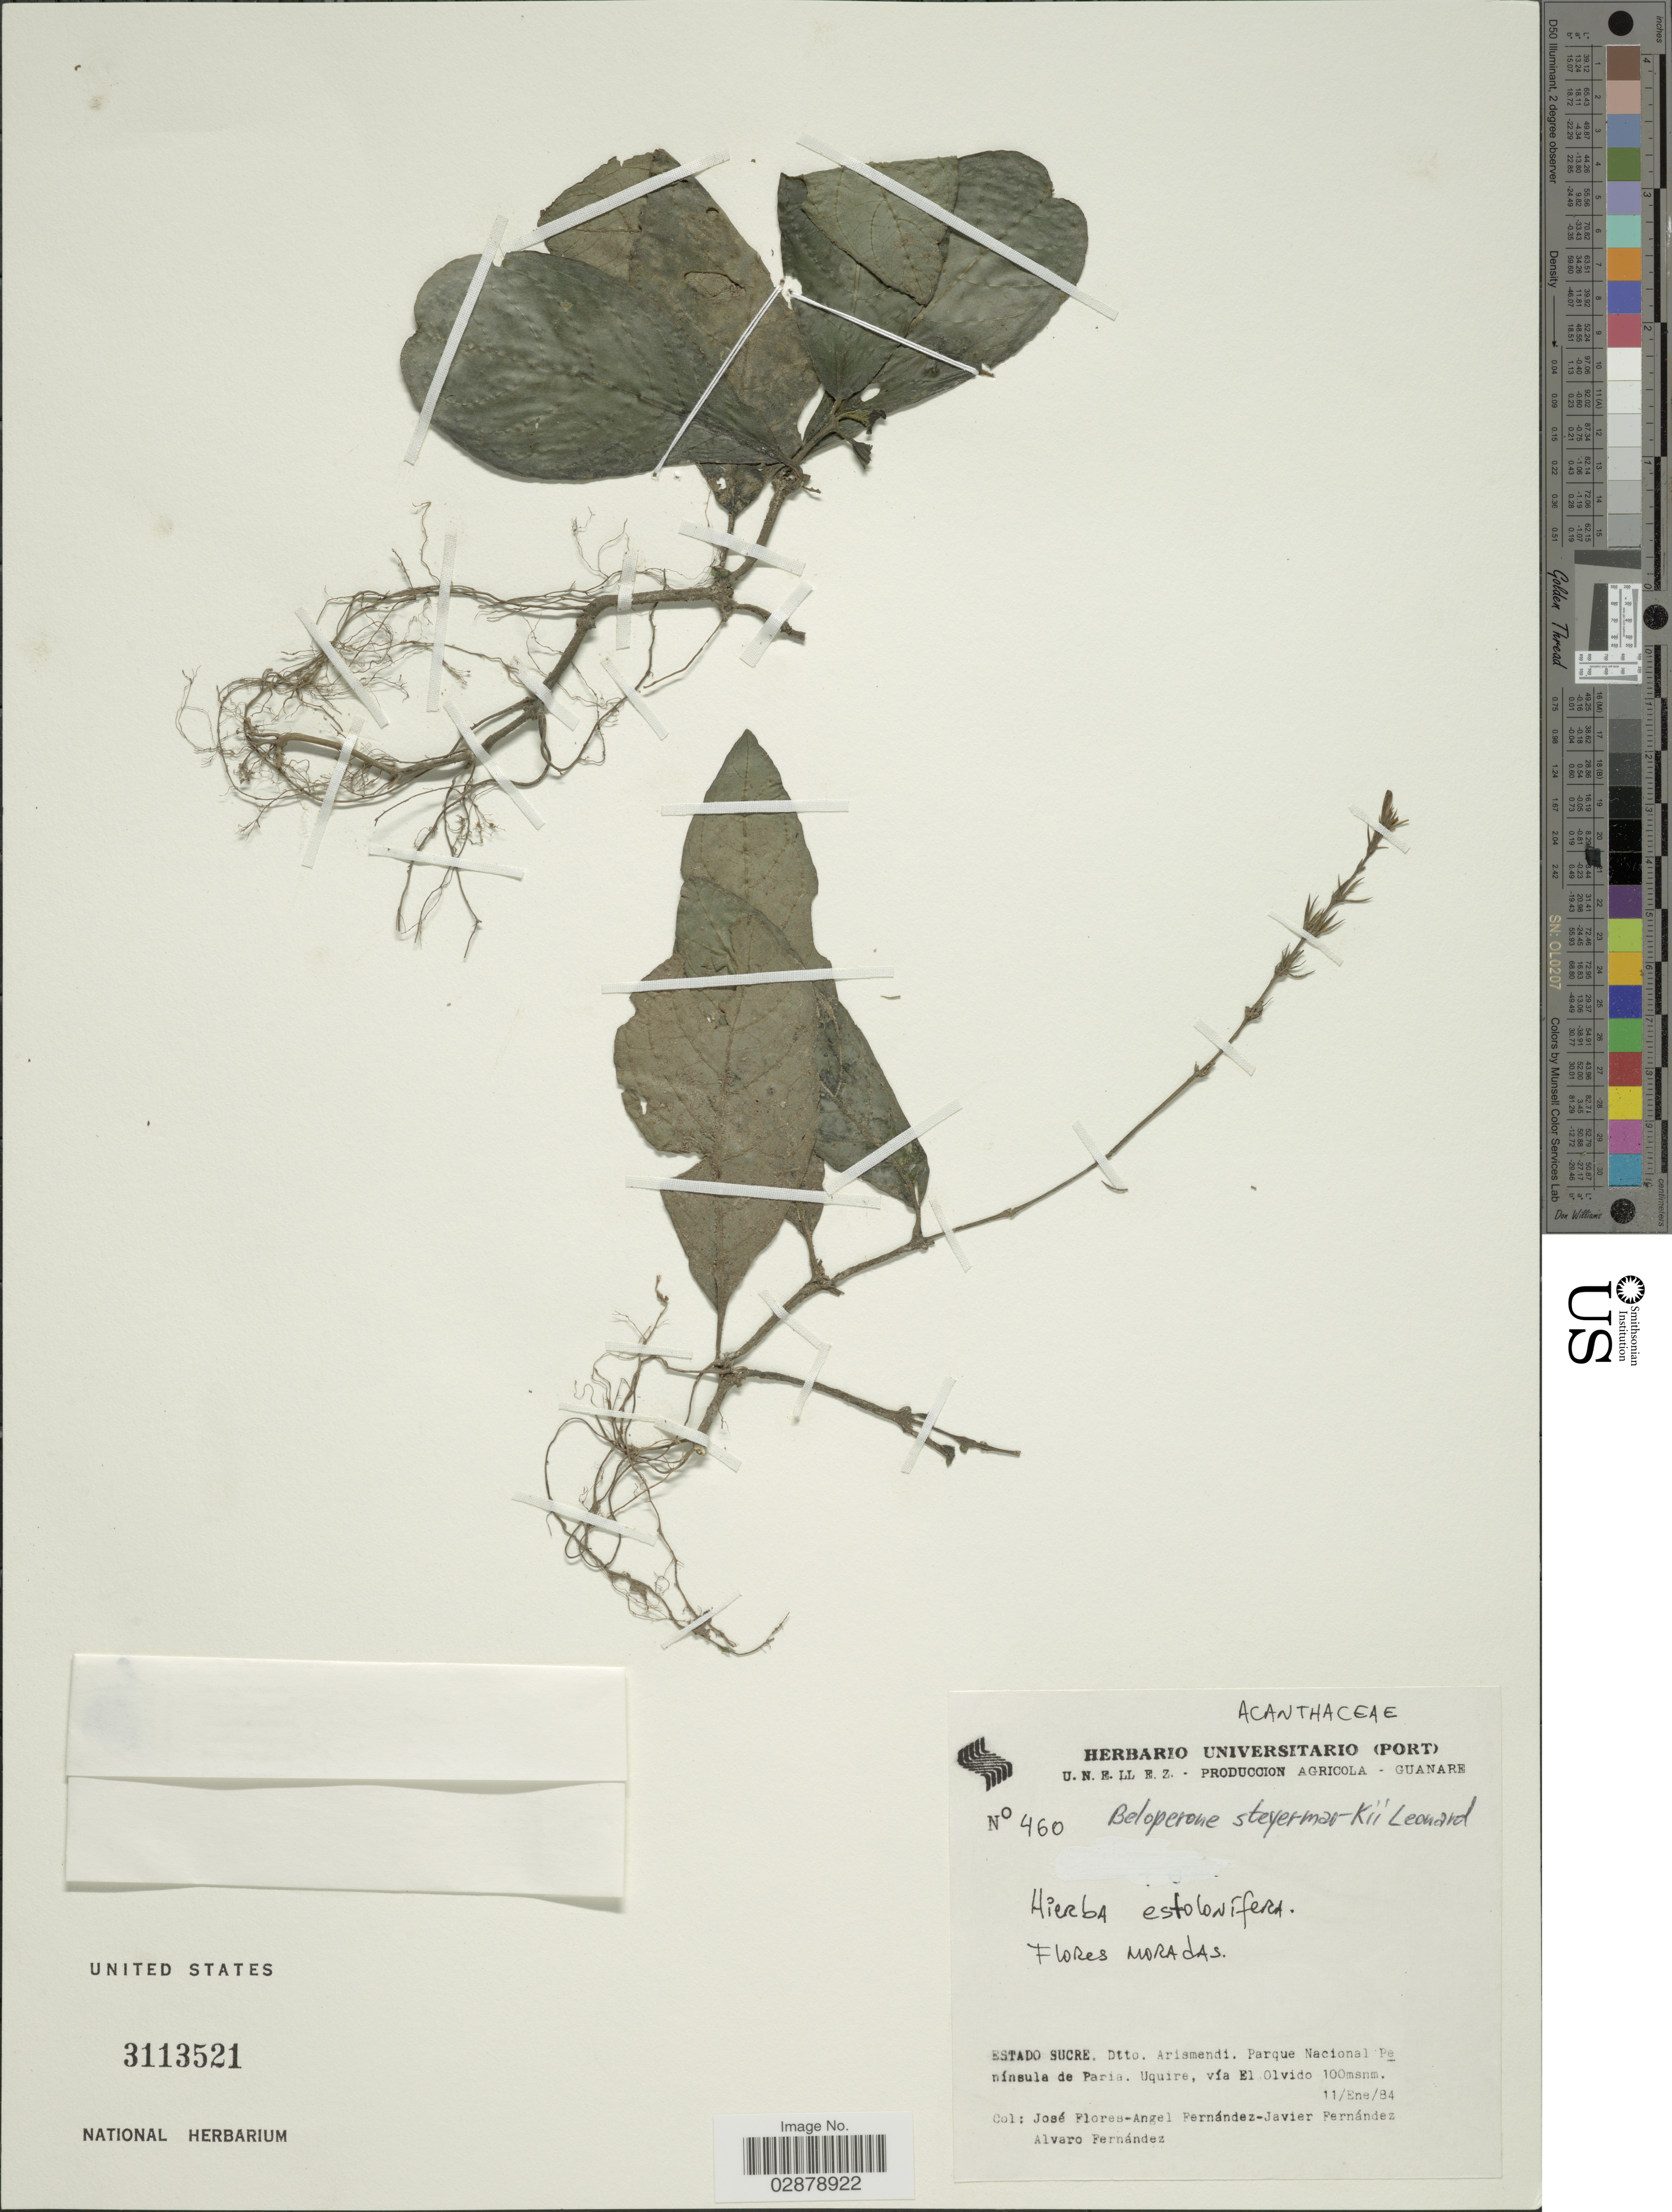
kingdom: Plantae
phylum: Tracheophyta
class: Magnoliopsida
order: Lamiales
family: Acanthaceae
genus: Justicia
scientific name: Justicia effusa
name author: D.N. Gibson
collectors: J. Flores, Á. Fernández, J. Fernández & A. Fernández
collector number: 460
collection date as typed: Transcribed d/m/y: 11/1/84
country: Venezuela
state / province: Sucre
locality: Moradas. Dtto. Arismendi. Parque Nacional Península de Paria. Uquire, vía El Olvido.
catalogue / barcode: US 3113526